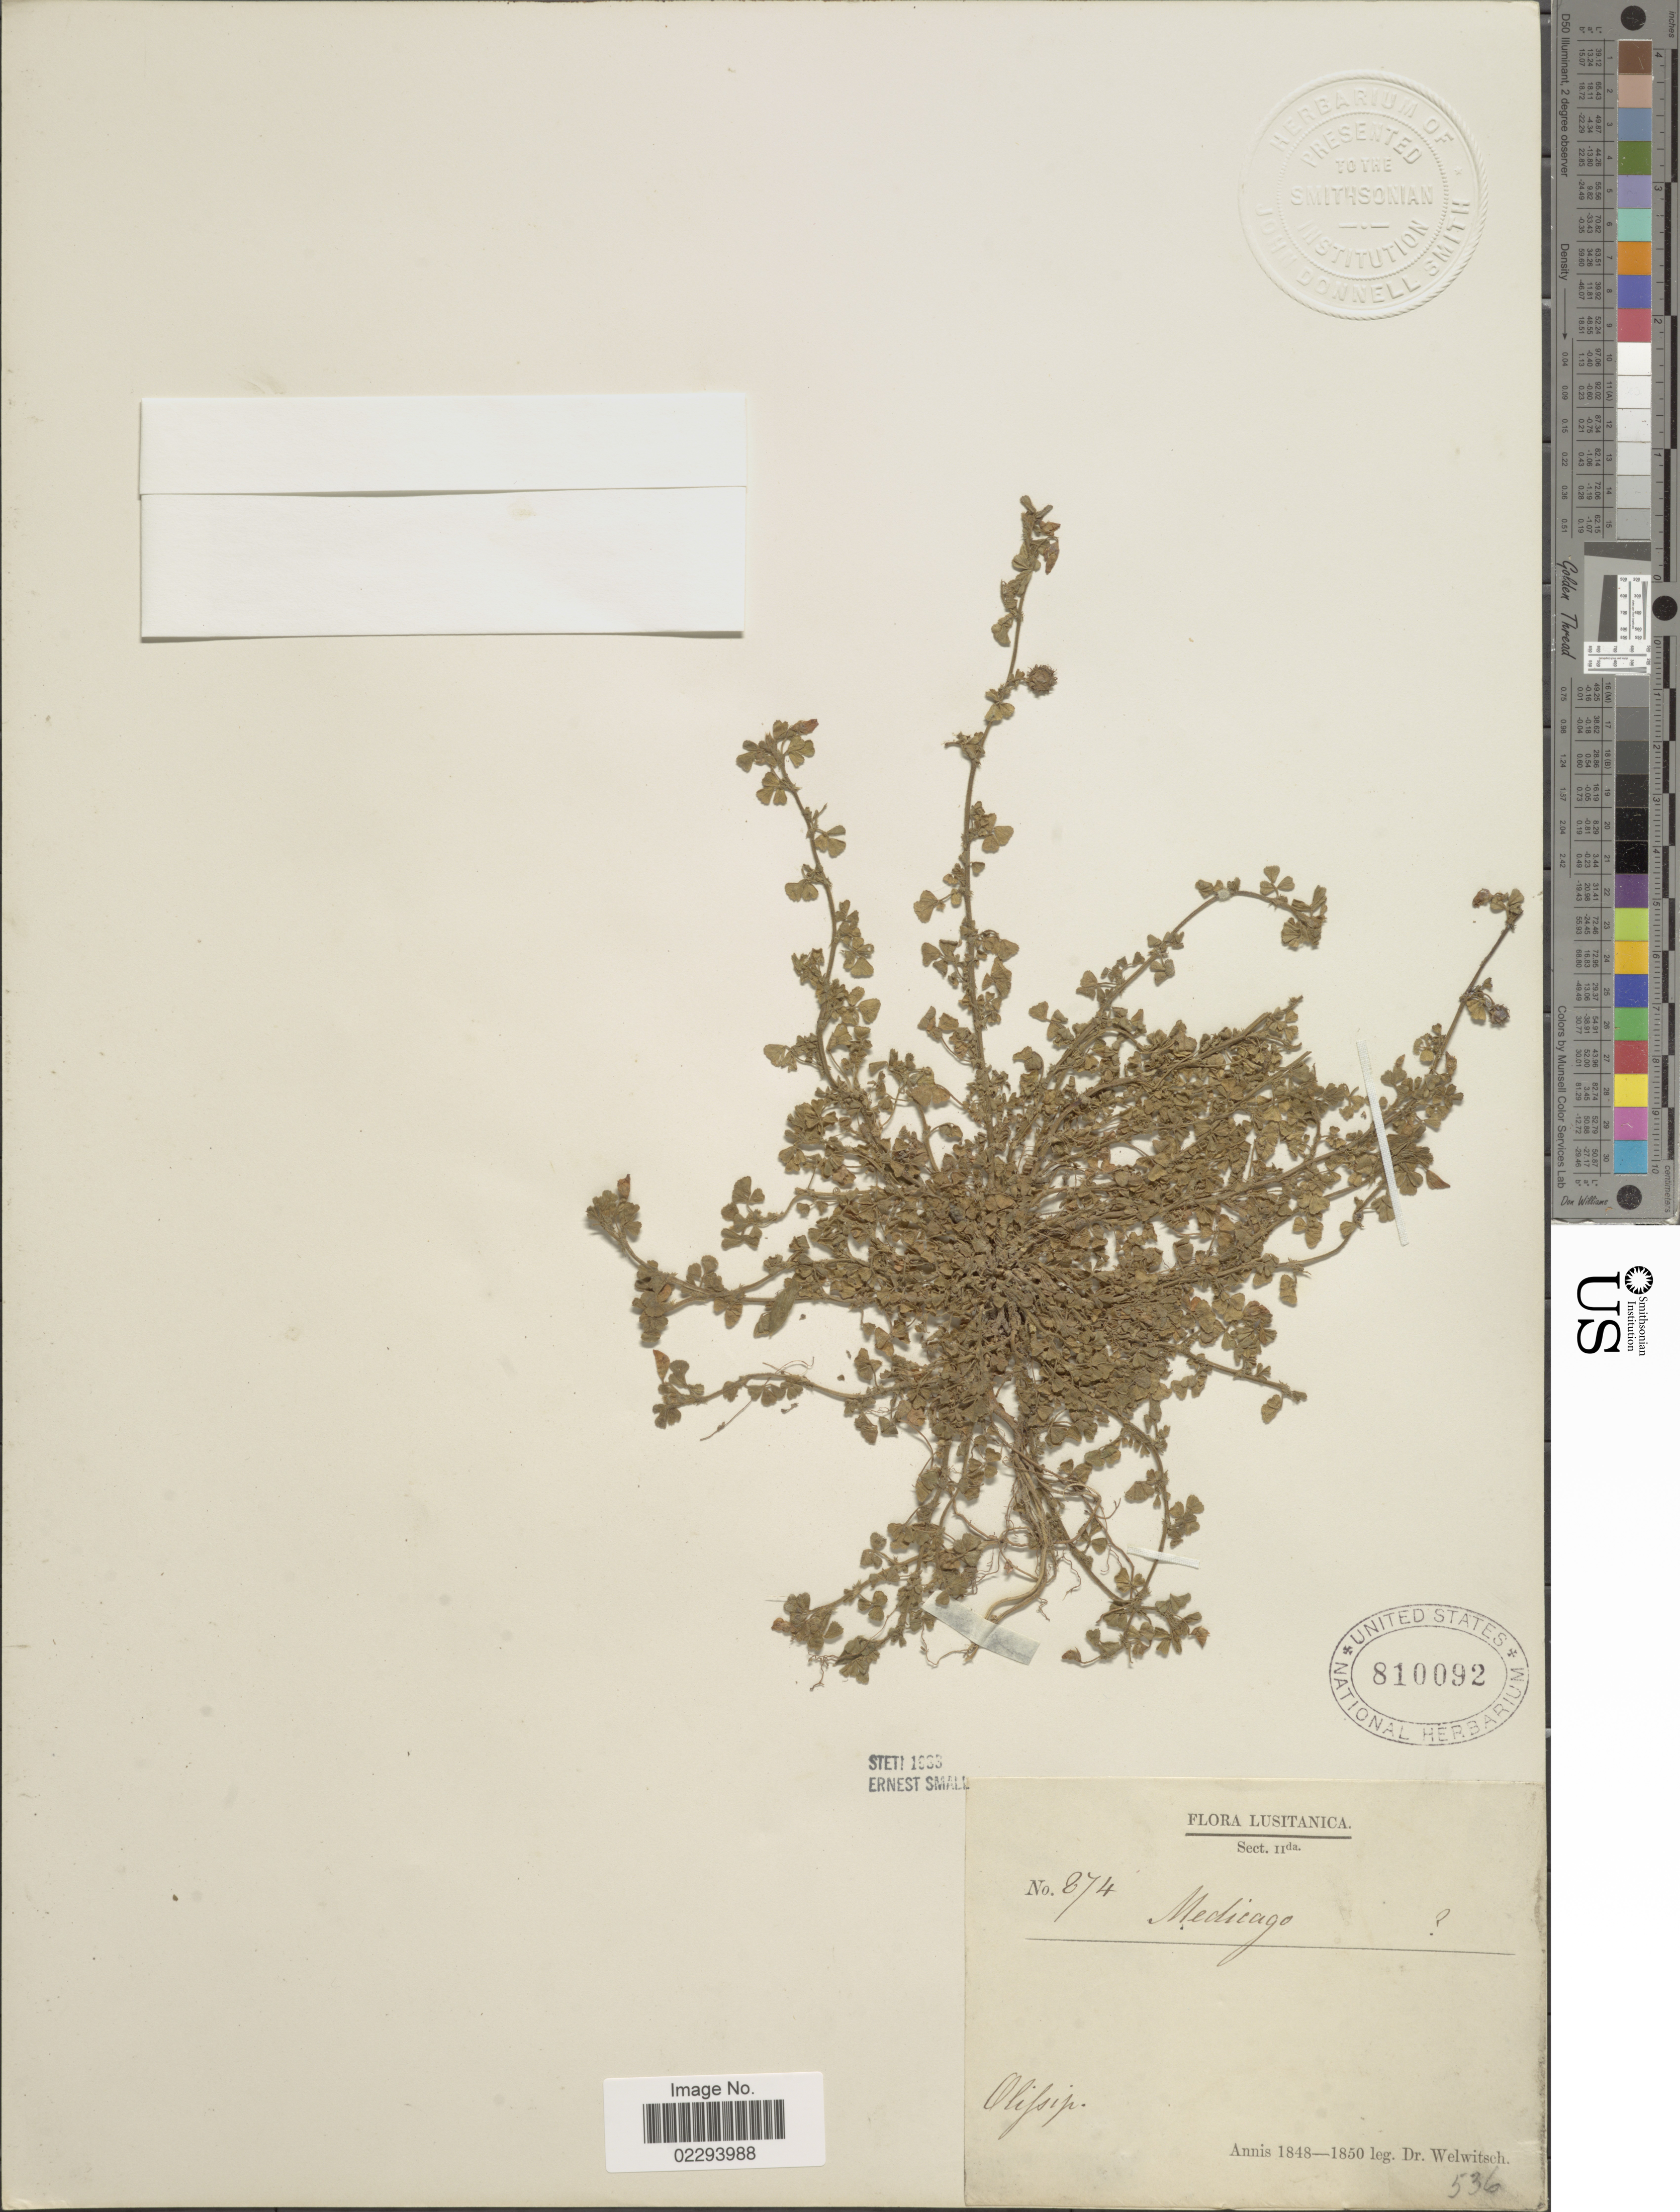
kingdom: Plantae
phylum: Tracheophyta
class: Magnoliopsida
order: Fabales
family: Fabaceae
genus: Medicago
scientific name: Medicago sp.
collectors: -. Welwitsch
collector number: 874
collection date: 1848/1850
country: Portugal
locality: Lusitanica. Olifsip [interpreted]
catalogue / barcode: US 810092